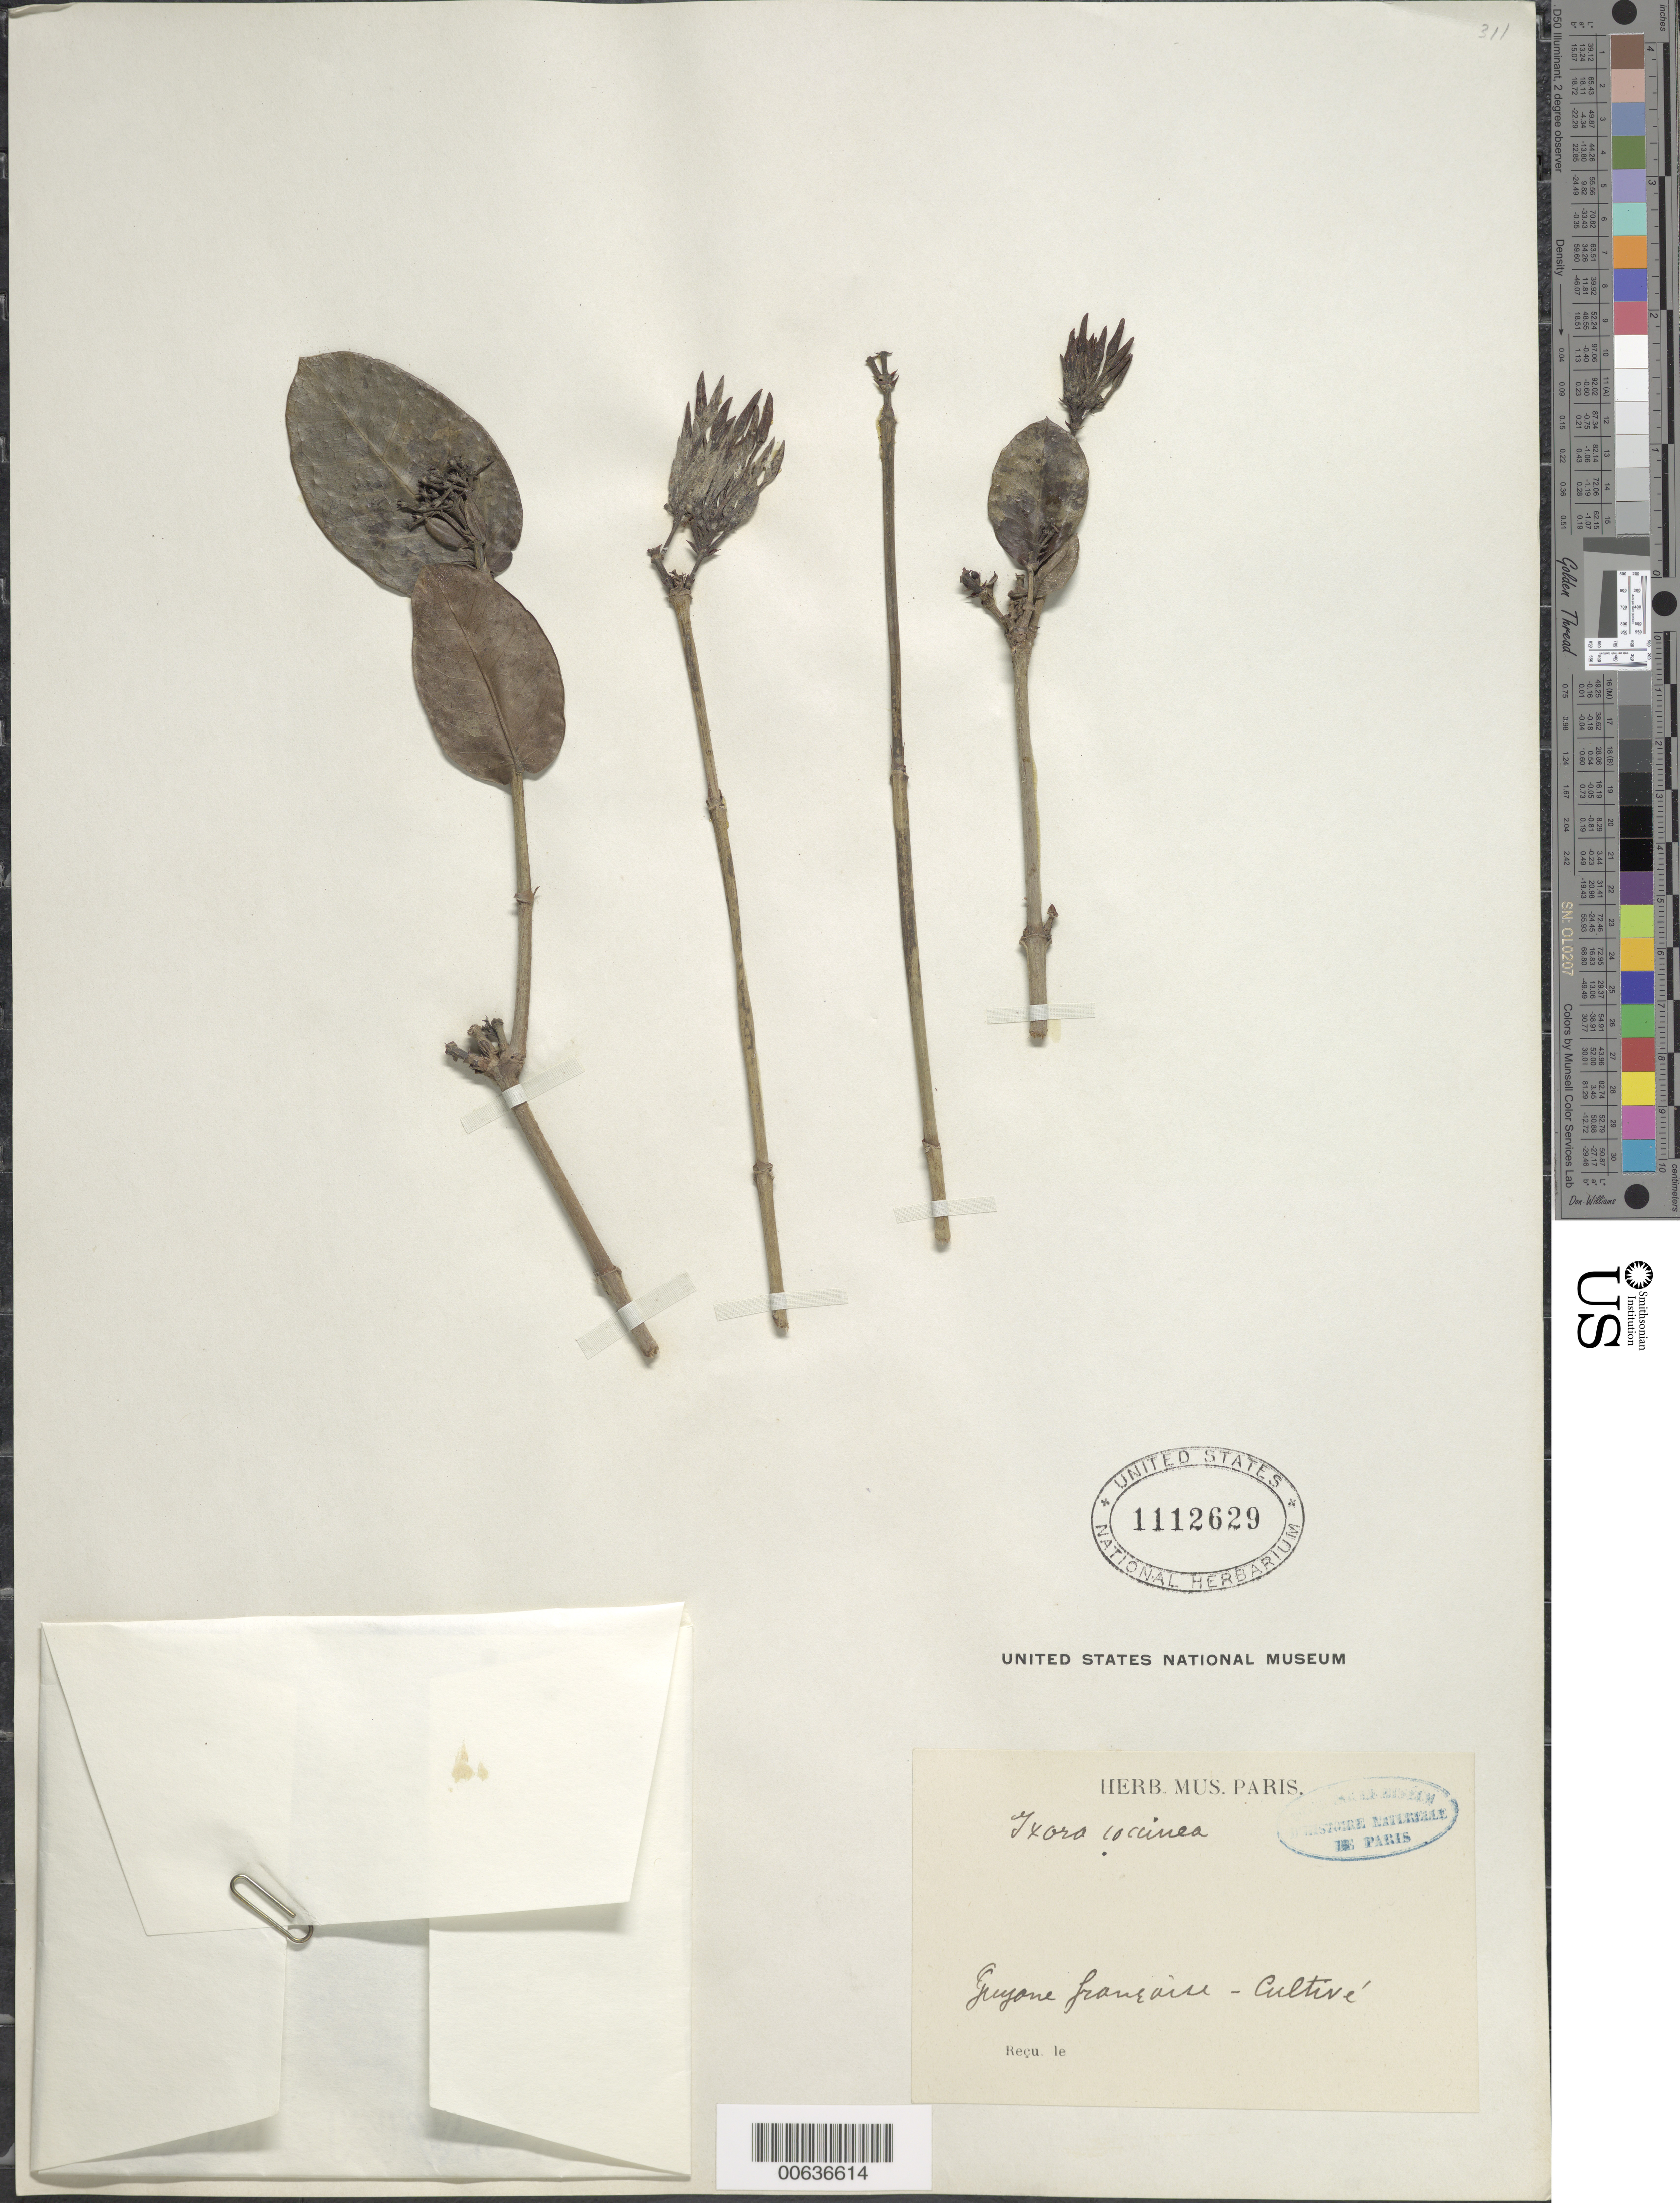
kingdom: Plantae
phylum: Tracheophyta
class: Magnoliopsida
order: Gentianales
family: Rubiaceae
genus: Ixora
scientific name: Ixora coccinea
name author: L.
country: French Guiana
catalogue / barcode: US 1112629